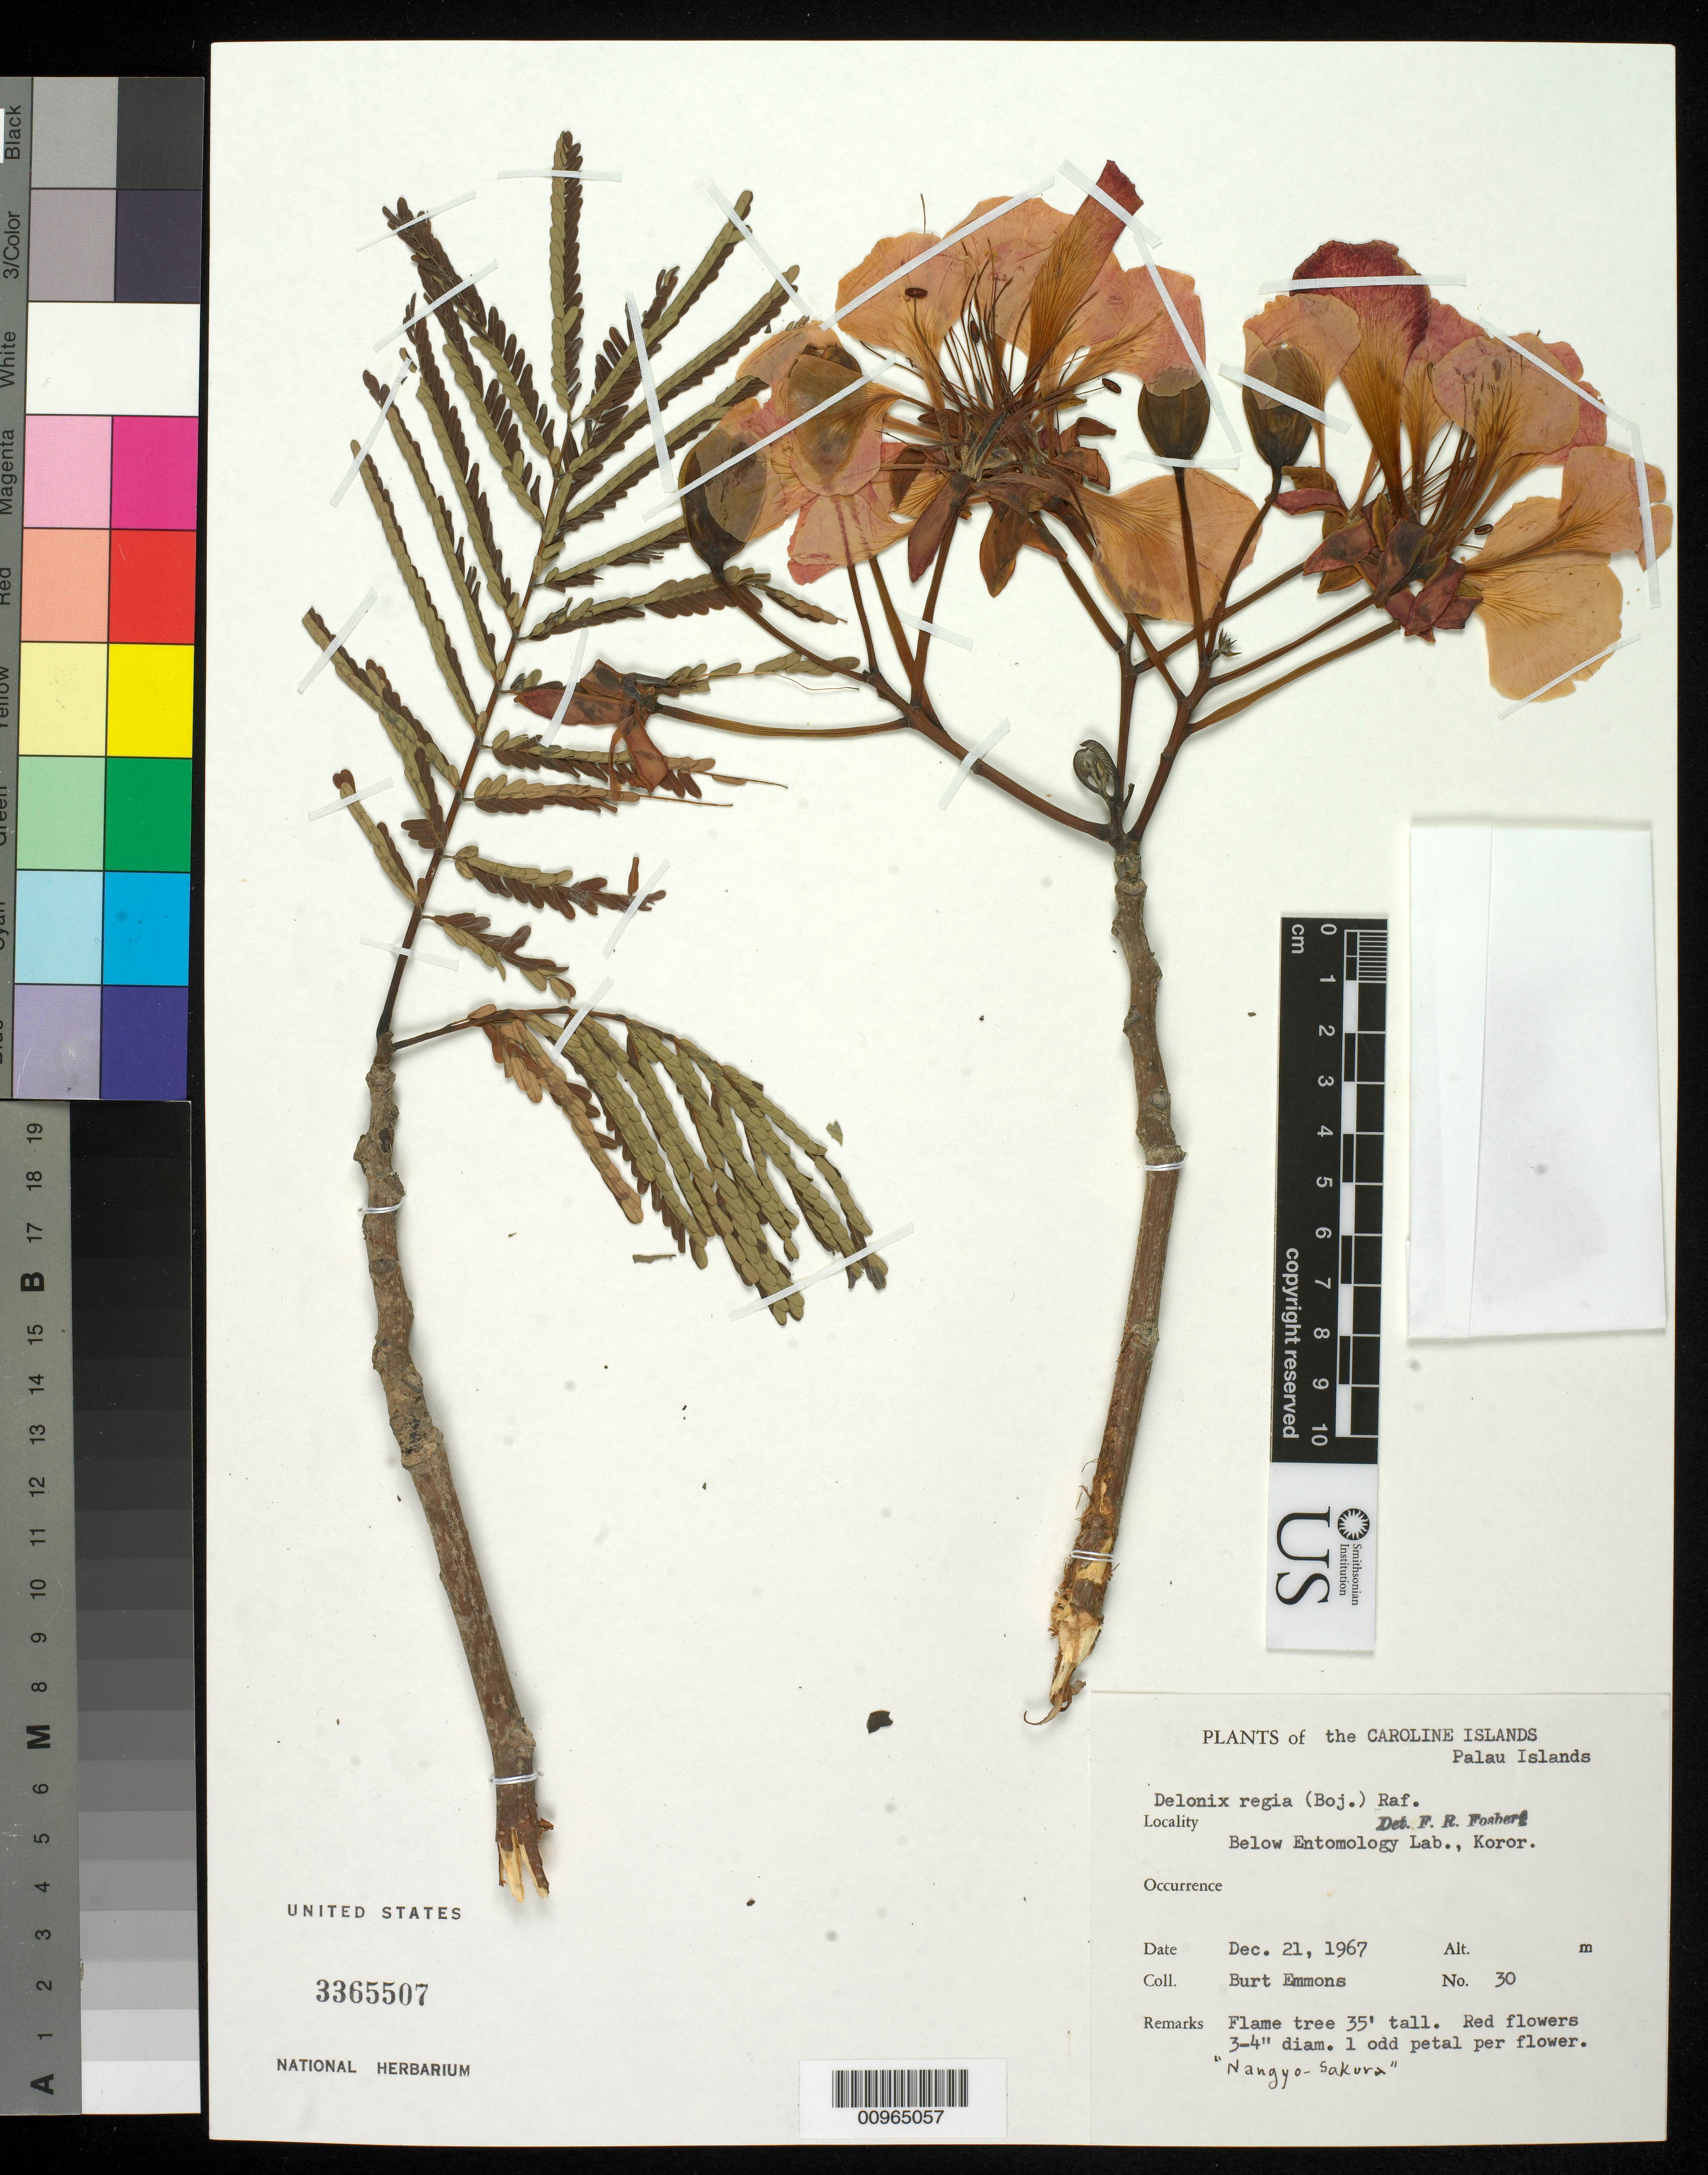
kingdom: Plantae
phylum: Tracheophyta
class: Magnoliopsida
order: Fabales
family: Fabaceae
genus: Delonix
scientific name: Delonix regia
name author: (Bojer ex Hook.) Raf.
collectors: B. Emmons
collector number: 30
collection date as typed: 21 Dec 1967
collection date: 1967-12-21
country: Palau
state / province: Koror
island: Oreor (Koror)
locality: Below Entomology lab., Koror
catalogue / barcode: US 3365507